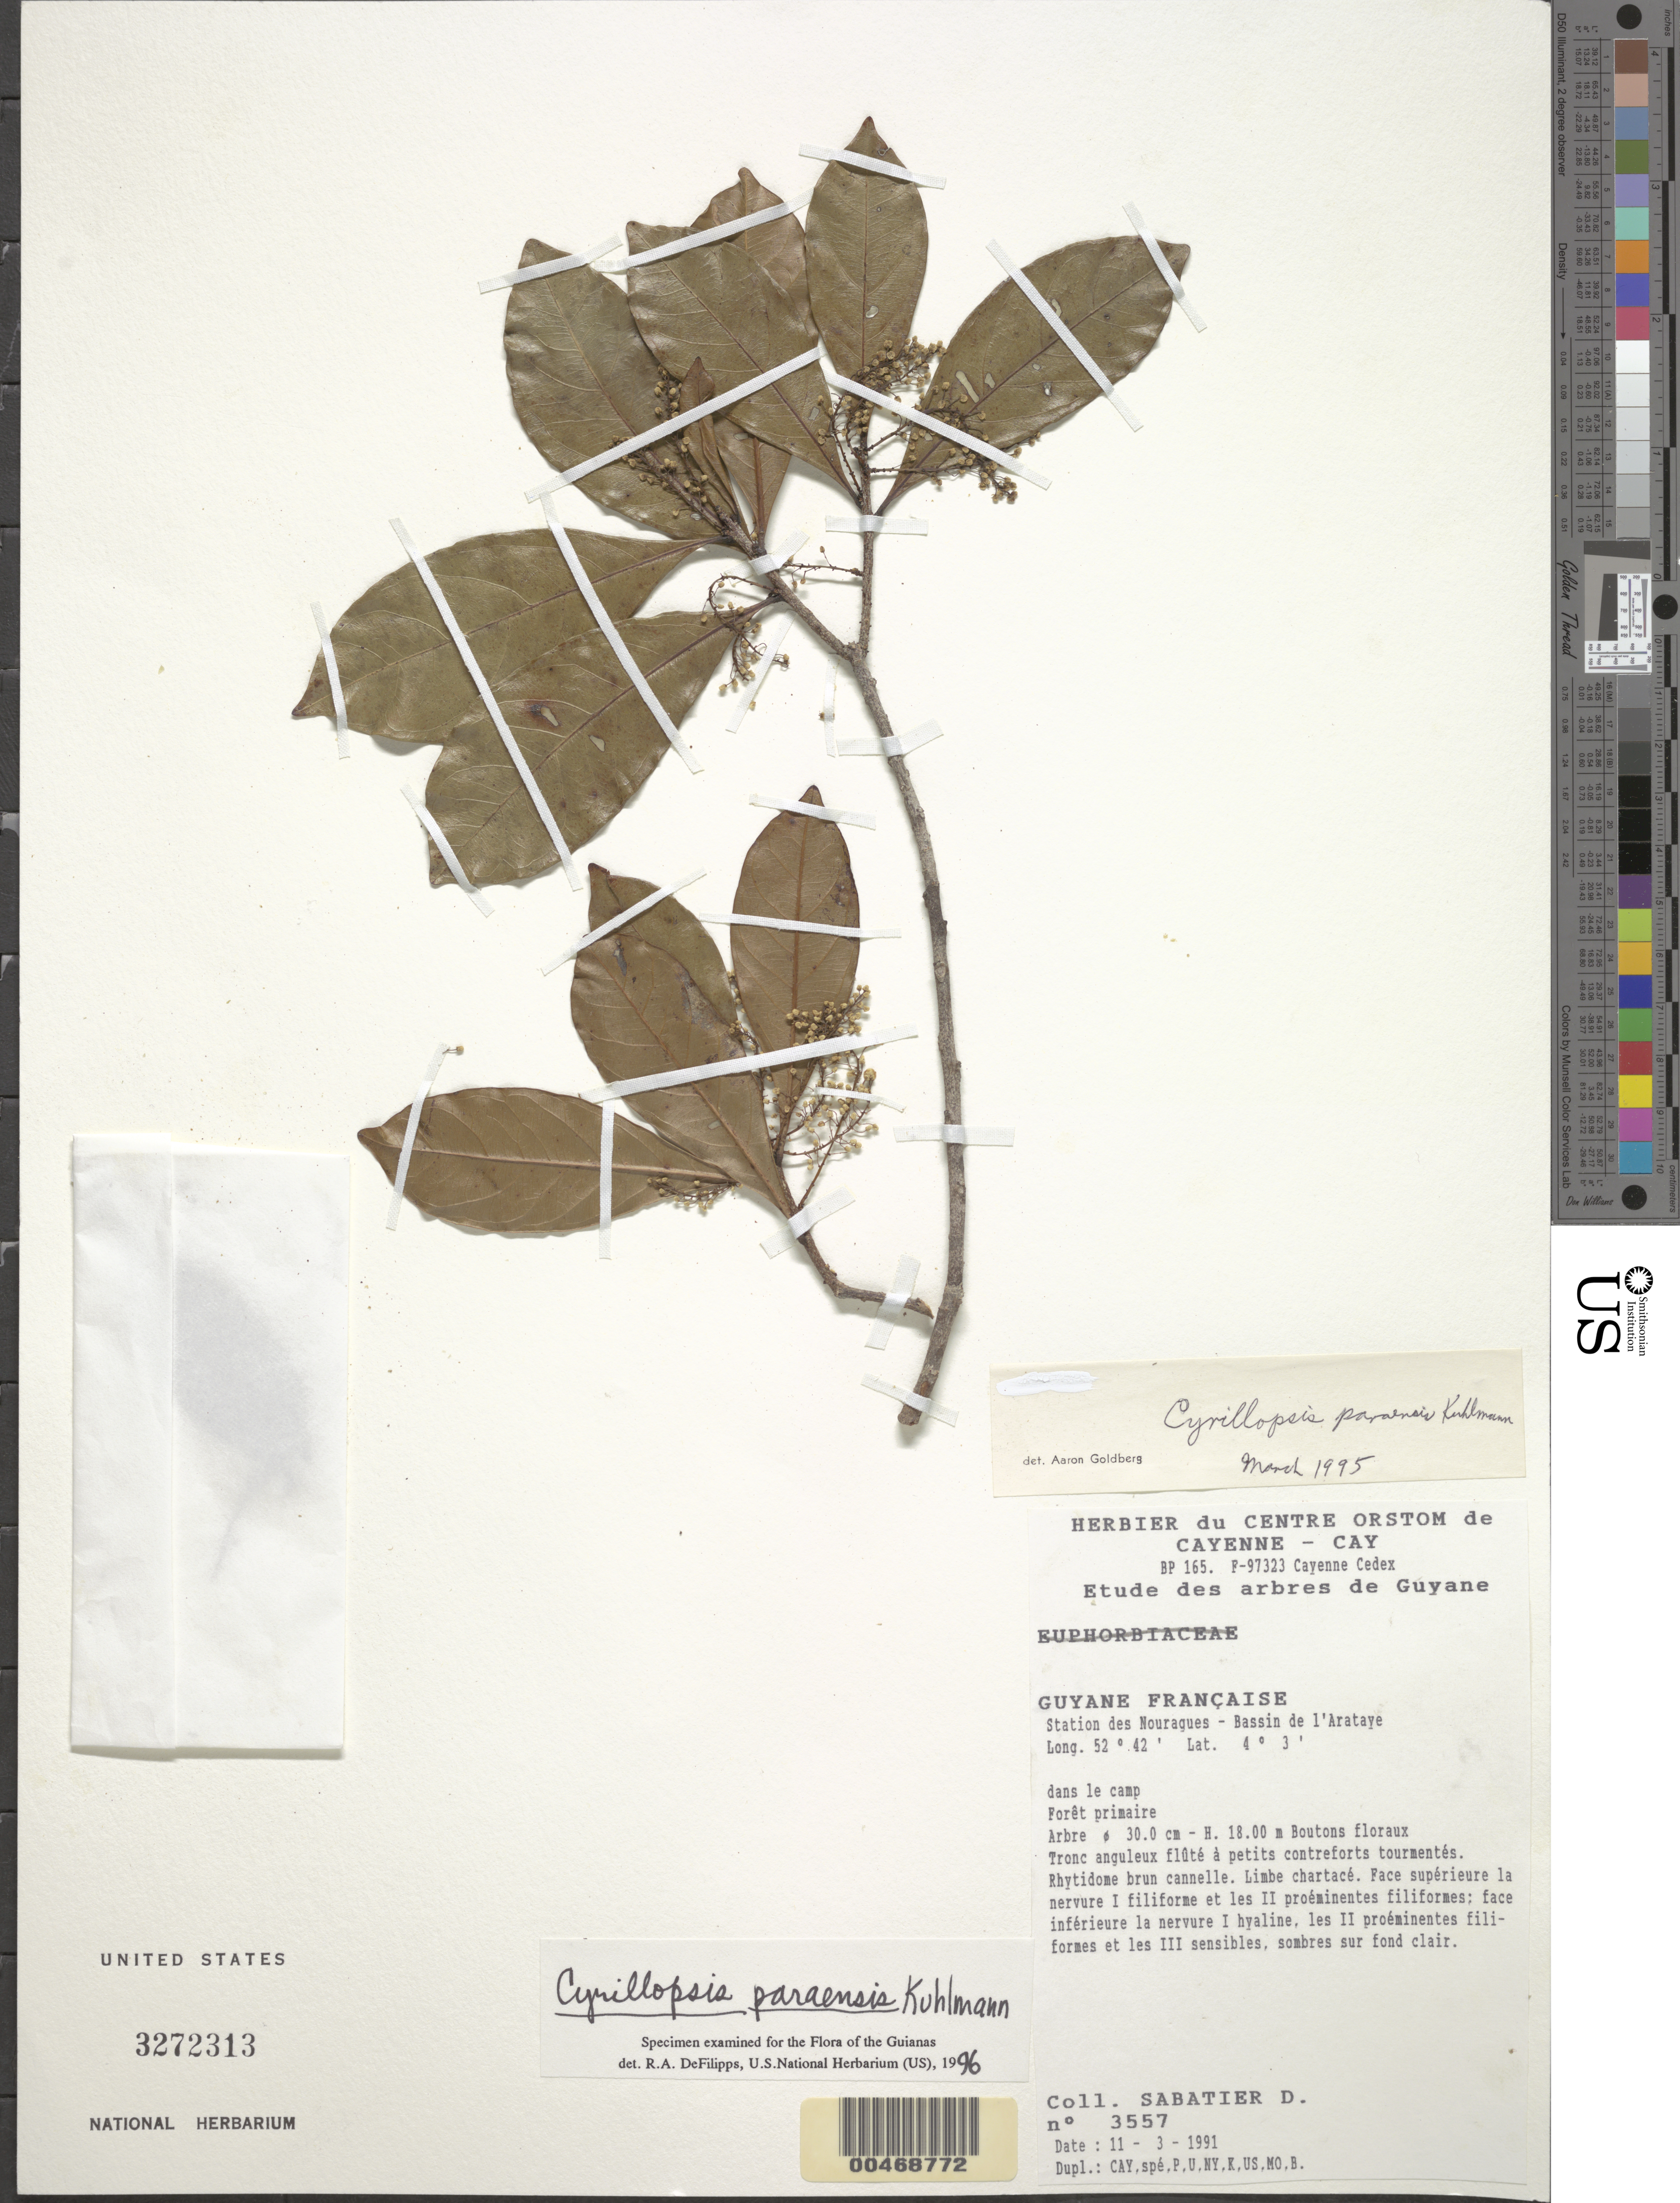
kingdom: Plantae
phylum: Tracheophyta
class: Magnoliopsida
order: Malpighiales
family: Ixonanthaceae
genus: Cyrillopsis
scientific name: Cyrillopsis paraensis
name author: Kuhlm.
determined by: DeFilipps, R. A.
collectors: D. Sabatier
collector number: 3557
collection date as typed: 11-Mar-91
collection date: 1991-03-11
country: French Guiana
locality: Station des Nouragues, Bassin de l'Approuague, Arataye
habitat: Primary forest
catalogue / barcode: US 3272313